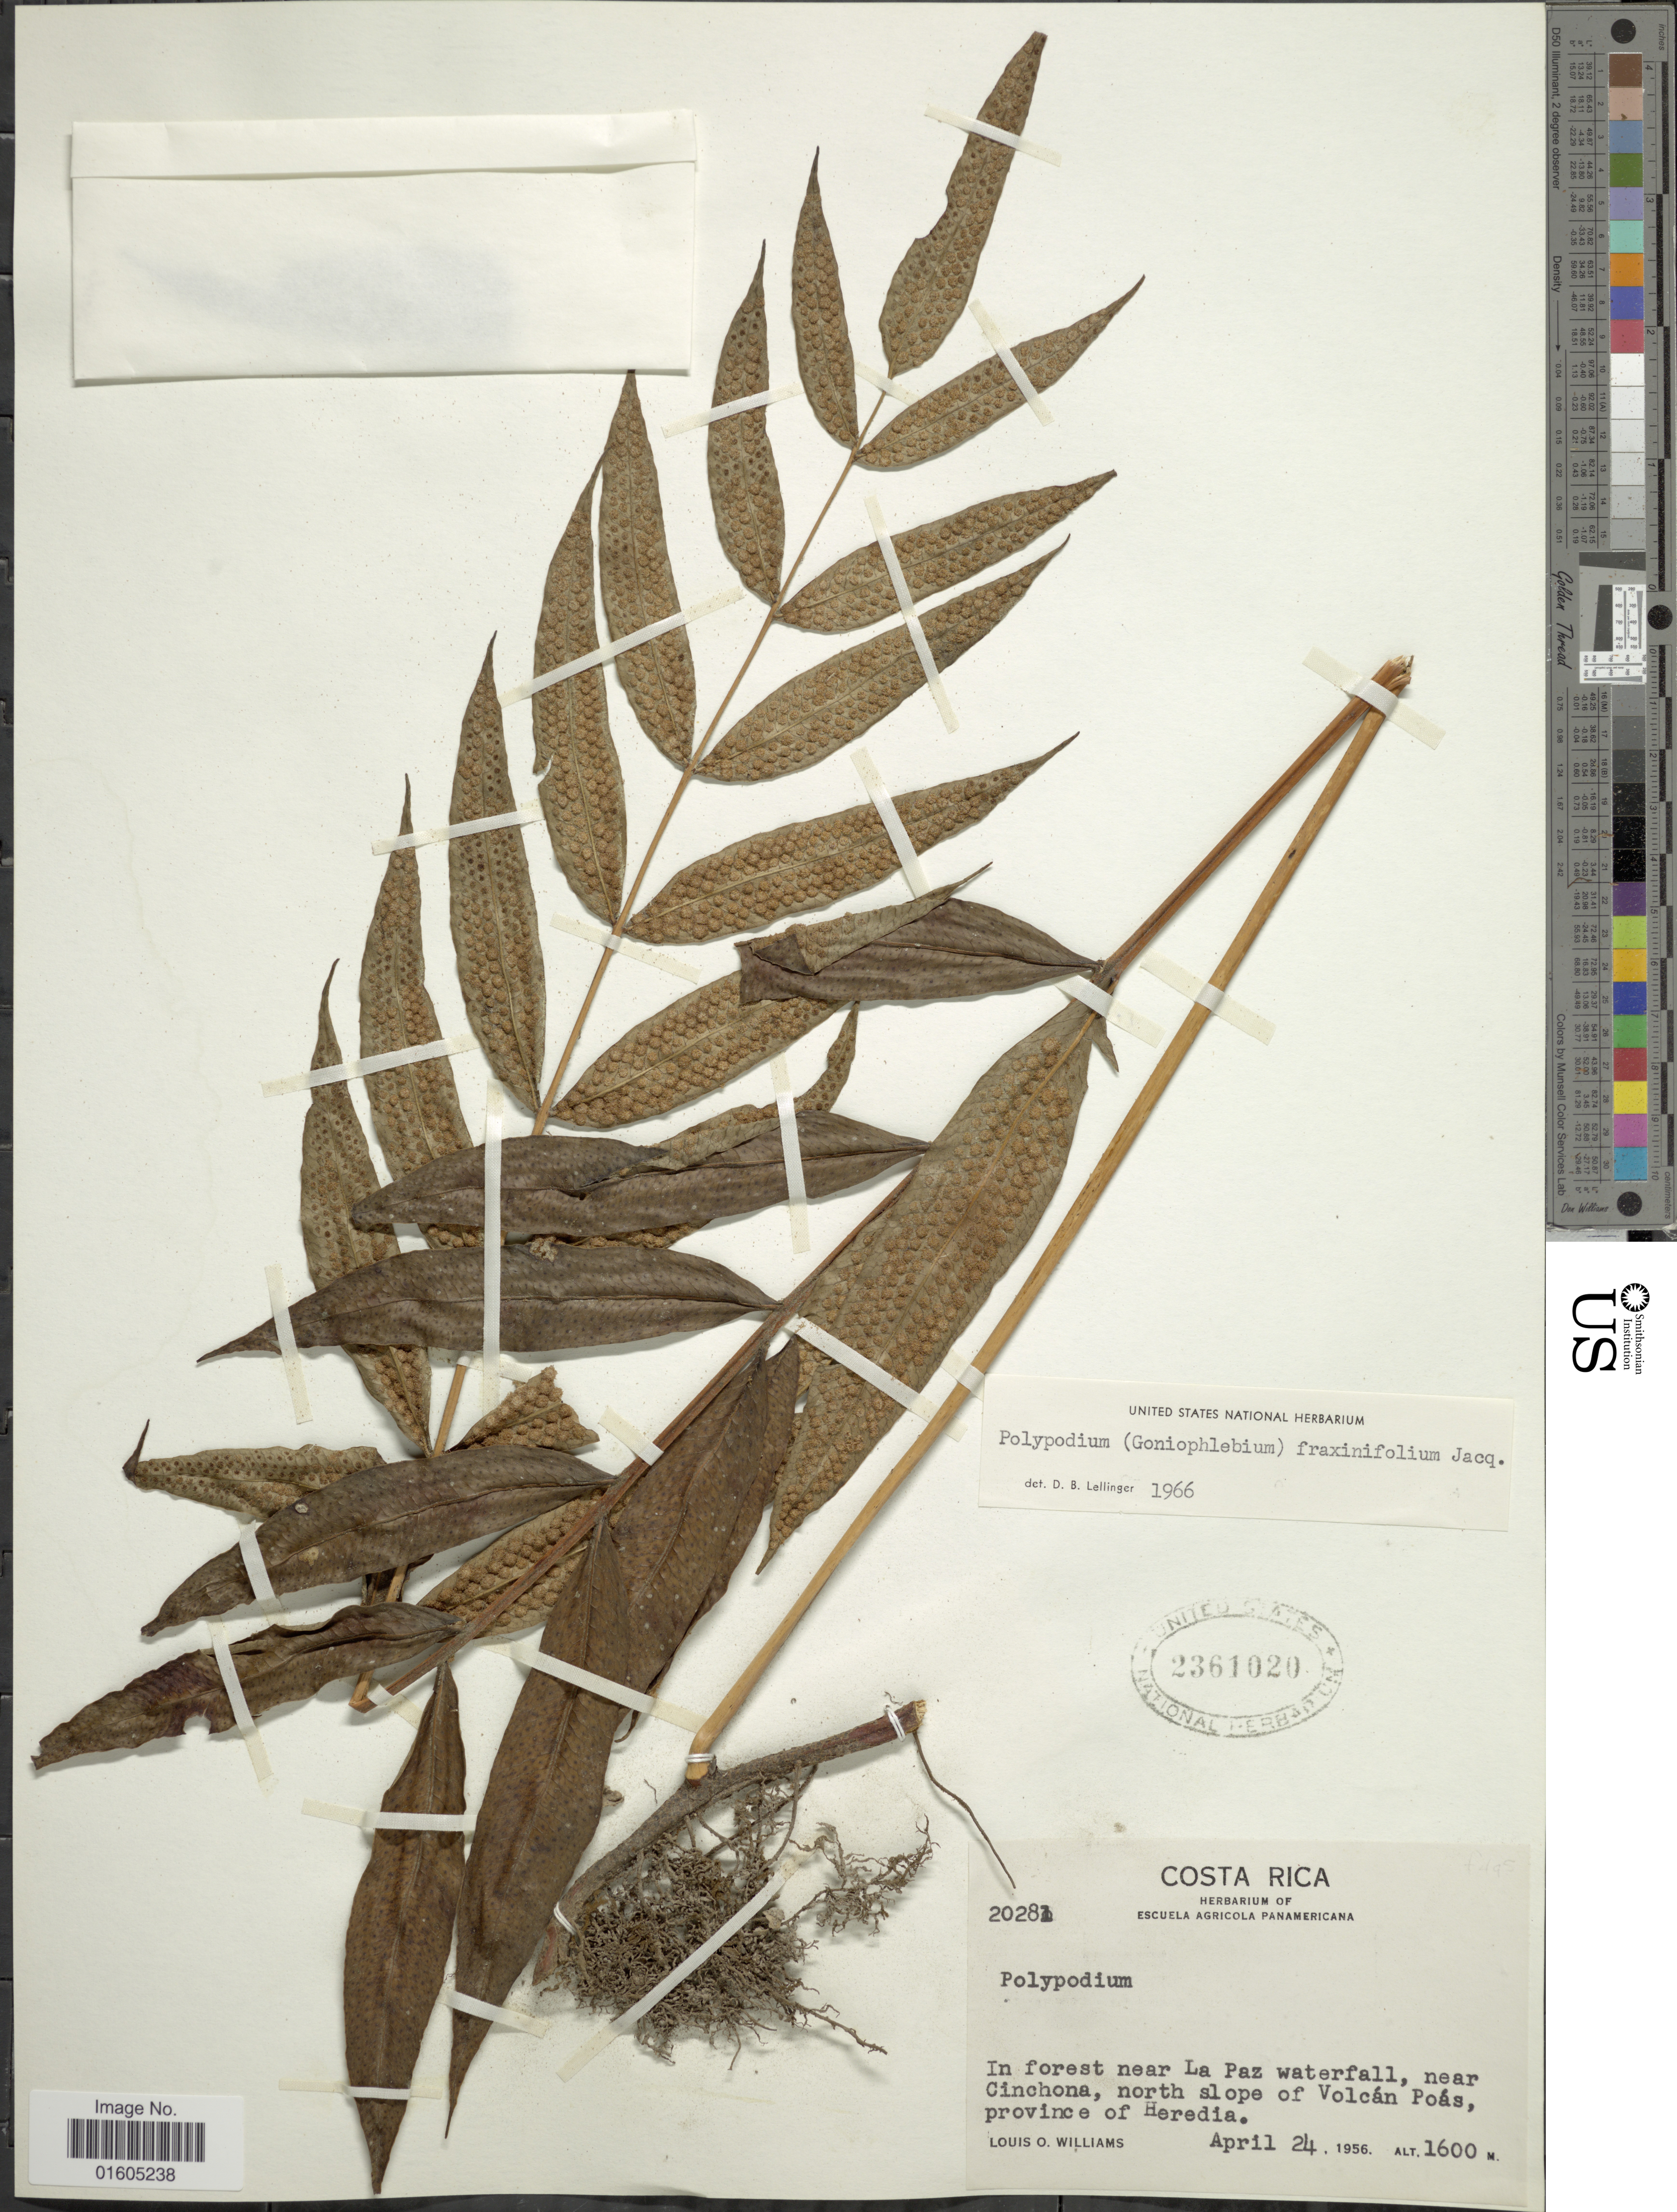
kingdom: Plantae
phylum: Tracheophyta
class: Polypodiopsida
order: Polypodiales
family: Polypodiaceae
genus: Serpocaulon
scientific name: Serpocaulon fraxinifolium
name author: (Jacq.) A.R. Sm.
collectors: L. O. Williams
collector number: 20284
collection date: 1956-04-24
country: Costa Rica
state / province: Heredia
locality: Costa Rica. In forest near La Paz waterfall, near Cinchona, north slope of Volcan Poas, province of Heredia.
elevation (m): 1600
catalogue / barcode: US 2361020